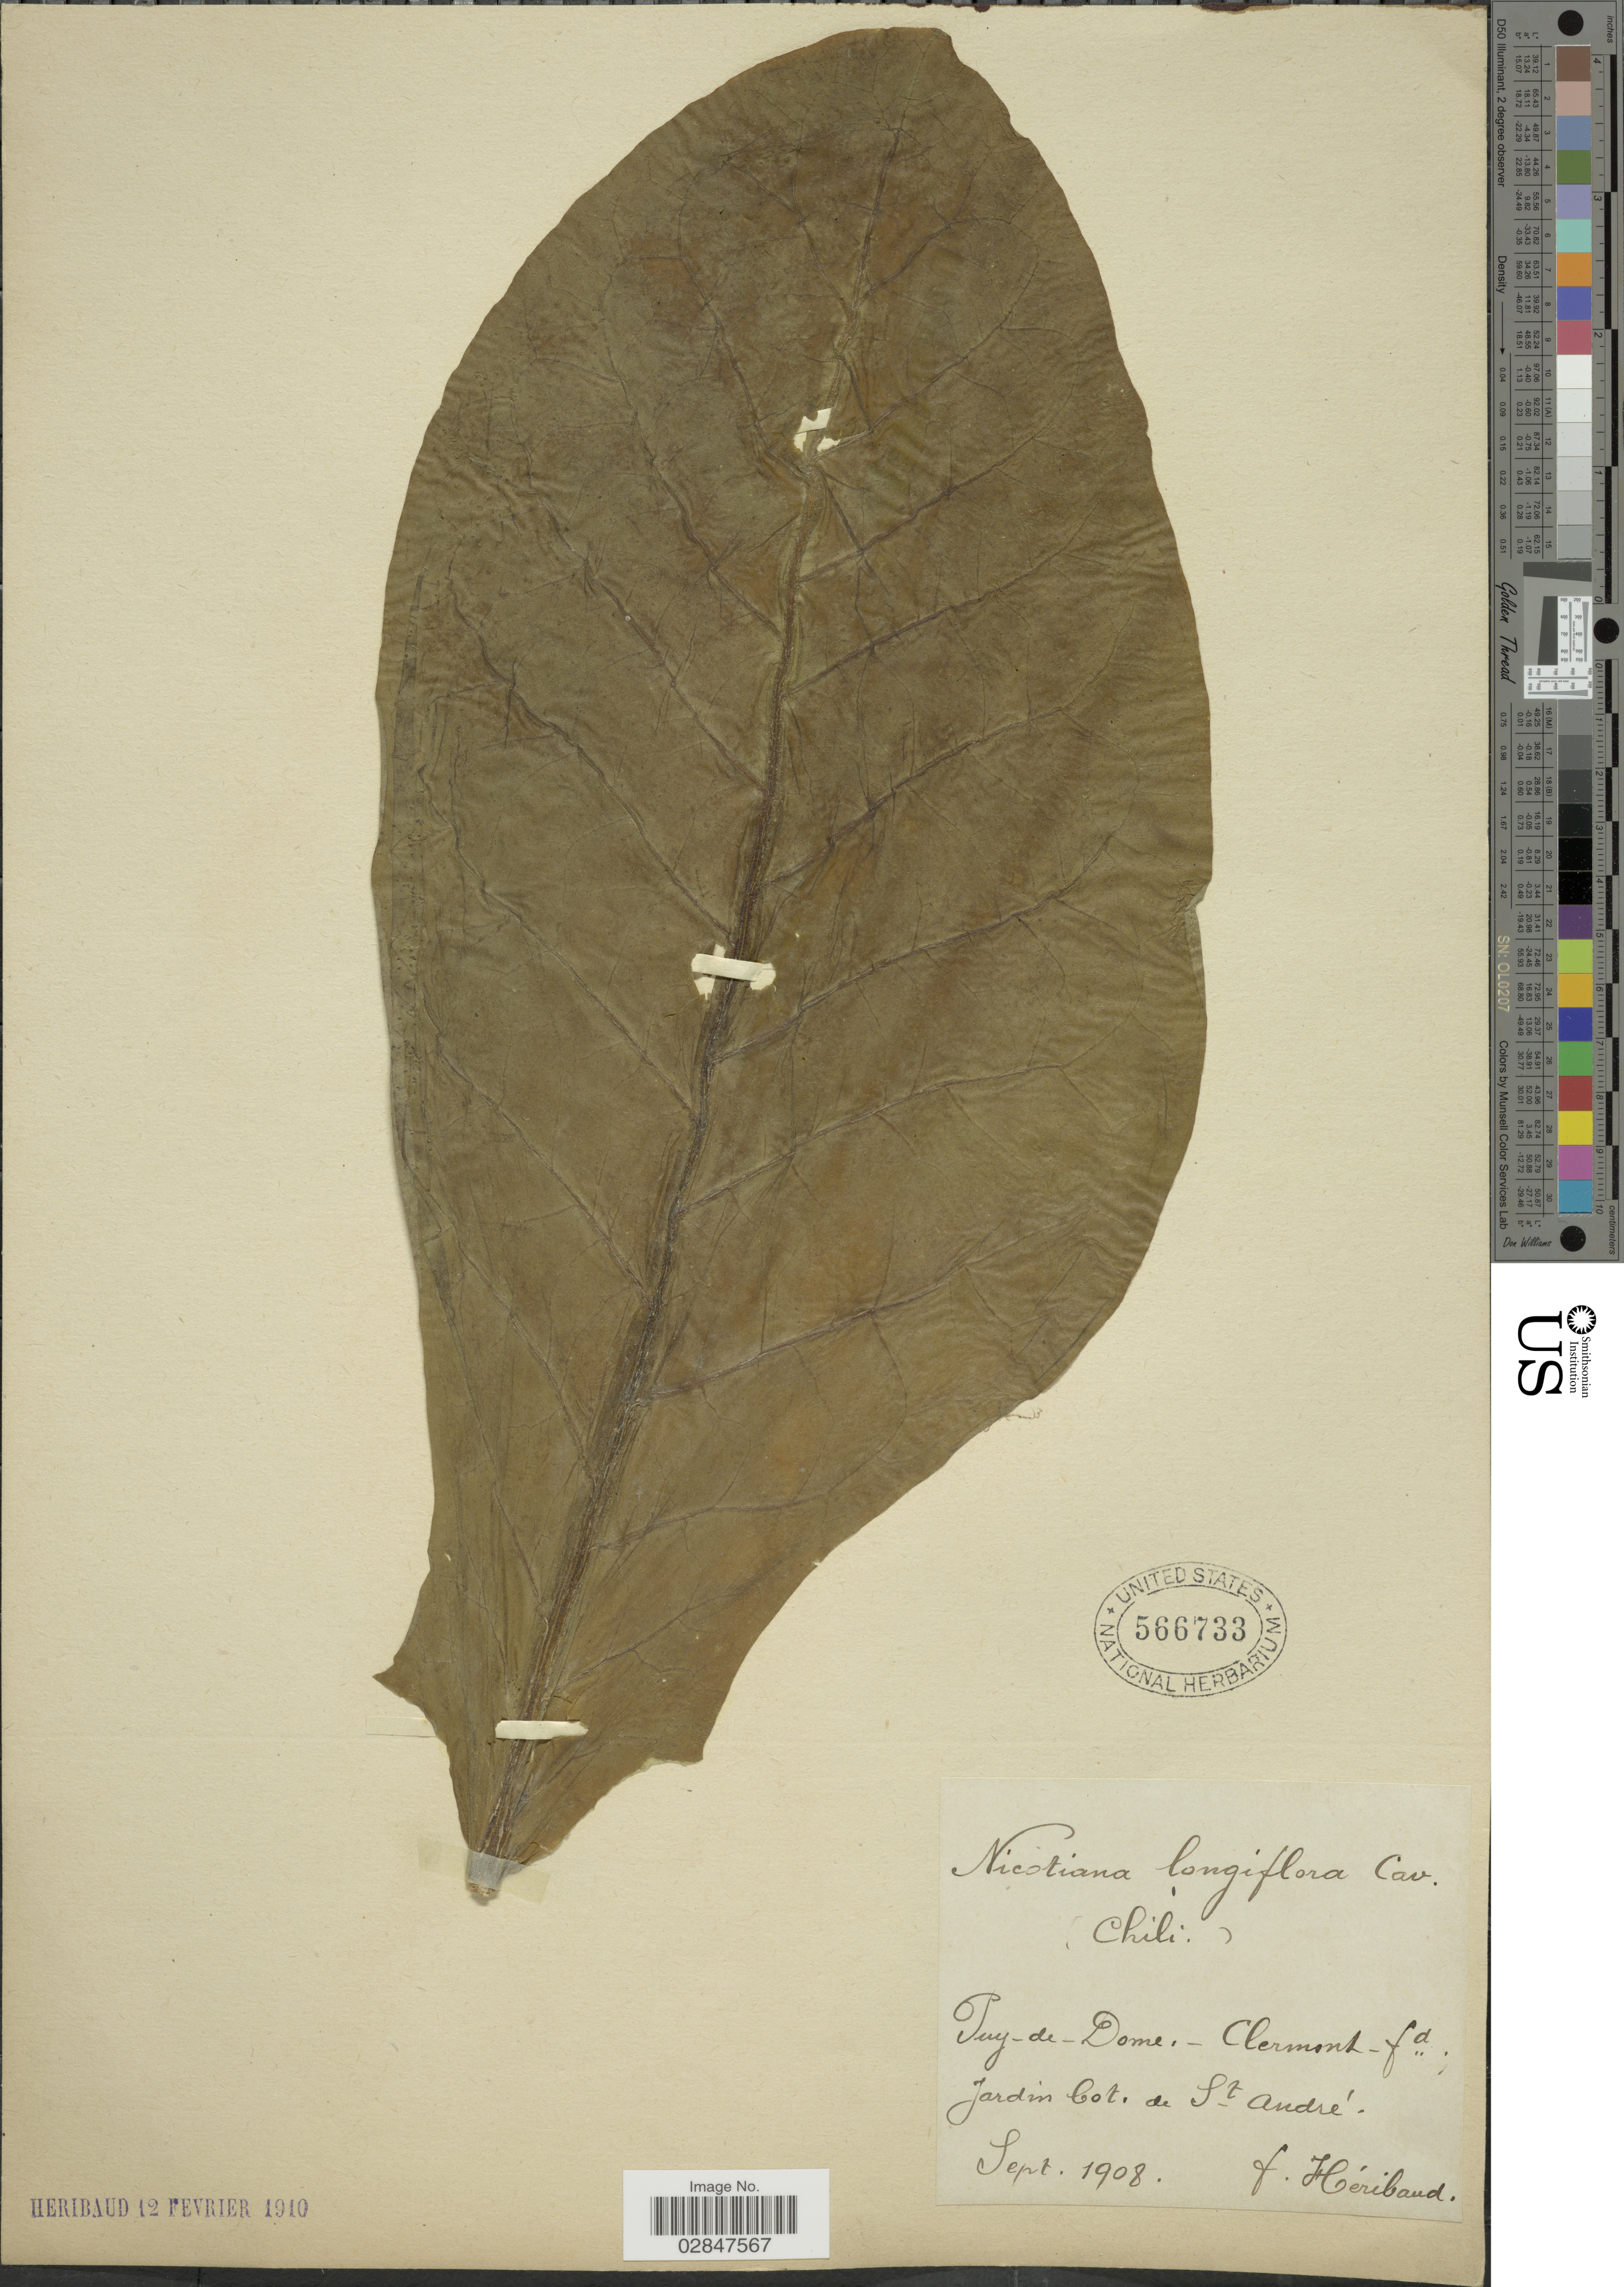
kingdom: Plantae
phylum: Tracheophyta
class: Magnoliopsida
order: Solanales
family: Solanaceae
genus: Nicotiana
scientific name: Nicotiana longiflora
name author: Cav.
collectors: F. Heriband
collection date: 1908-09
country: France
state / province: Auvergne-Rhône-Alpes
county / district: Puy-de-Dôme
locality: Puy-de-Dome, Clermont -fa. Jardin Bot. de St. André.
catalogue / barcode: US 566733